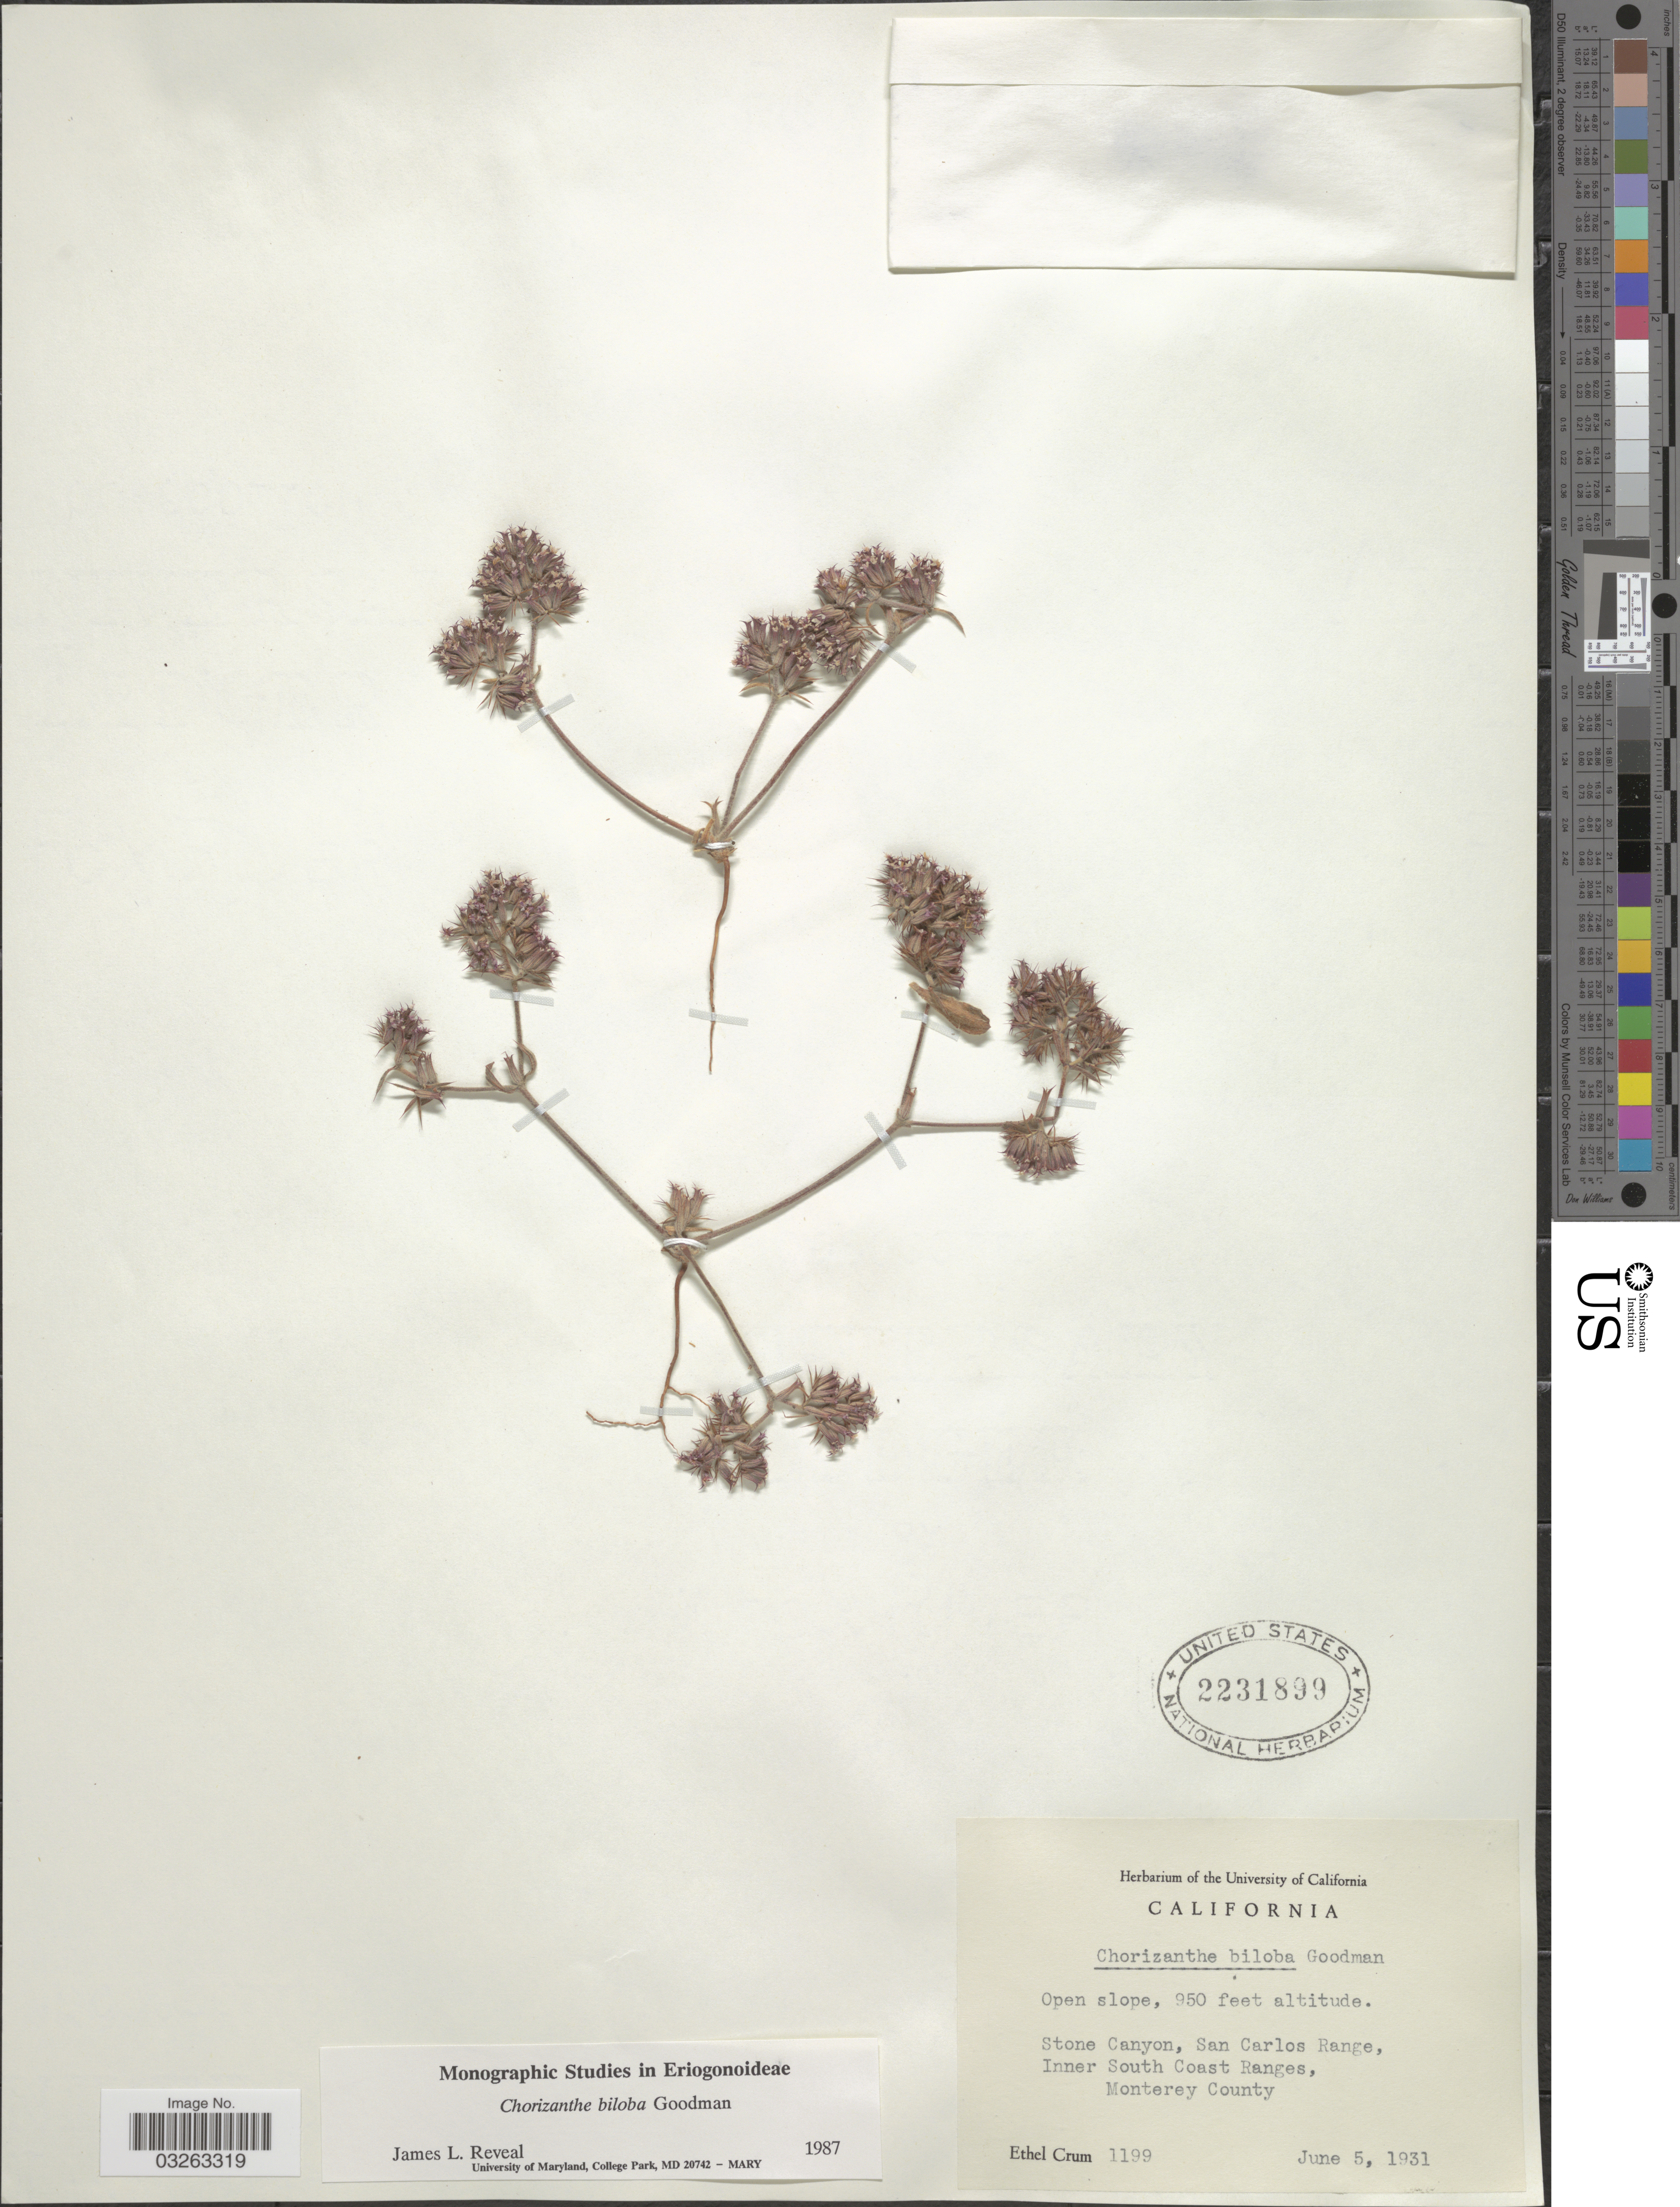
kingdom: Plantae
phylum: Tracheophyta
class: Magnoliopsida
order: Caryophyllales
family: Polygonaceae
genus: Chorizanthe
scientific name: Chorizanthe biloba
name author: Goodman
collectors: E. K. Crum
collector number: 1199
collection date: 1931-06-05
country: United States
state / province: California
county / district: Monterey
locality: Stone Canyon, San Carlos Range, Inner South Coast Ranges, Monterey County.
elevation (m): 290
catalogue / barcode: US 2231899